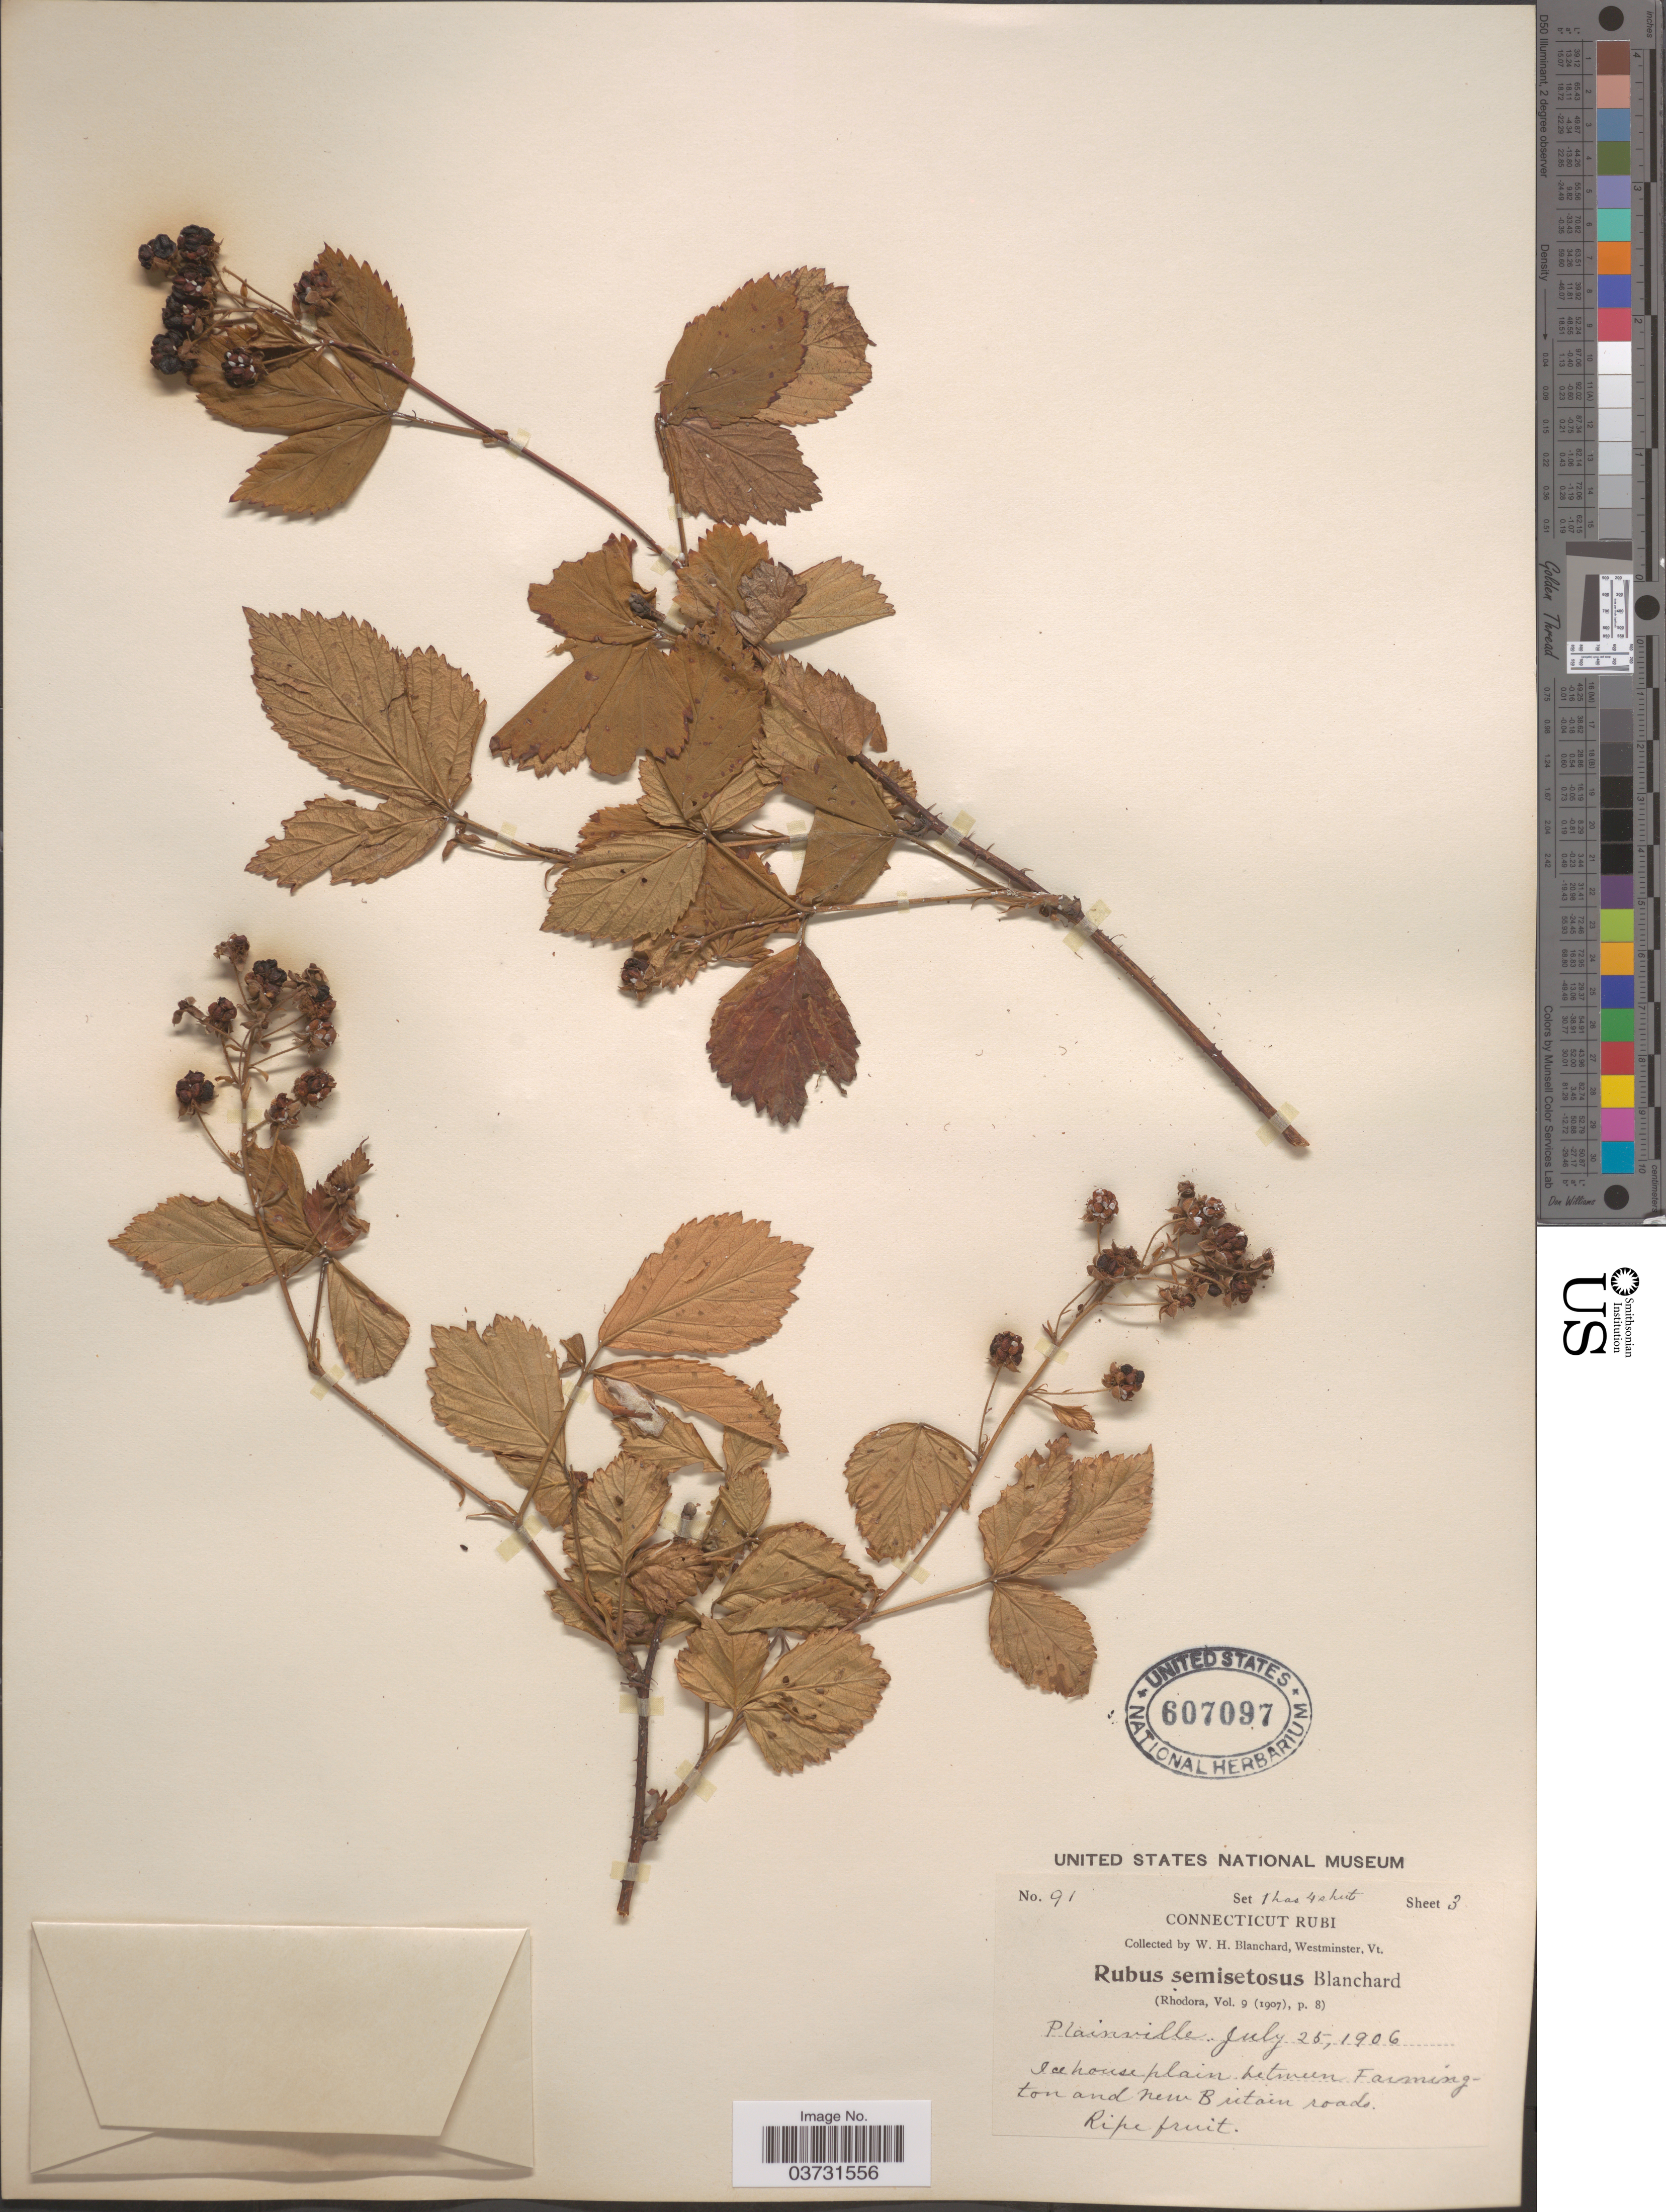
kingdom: Plantae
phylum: Tracheophyta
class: Magnoliopsida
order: Rosales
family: Rosaceae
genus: Rubus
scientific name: Rubus nigricans x R. recurvans Blanch.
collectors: W. H. Blanchard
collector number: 91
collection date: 1906-07-25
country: United States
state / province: Connecticut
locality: Plainville. Ice house plain between Farmington and New Britain roads.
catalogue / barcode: US 607097